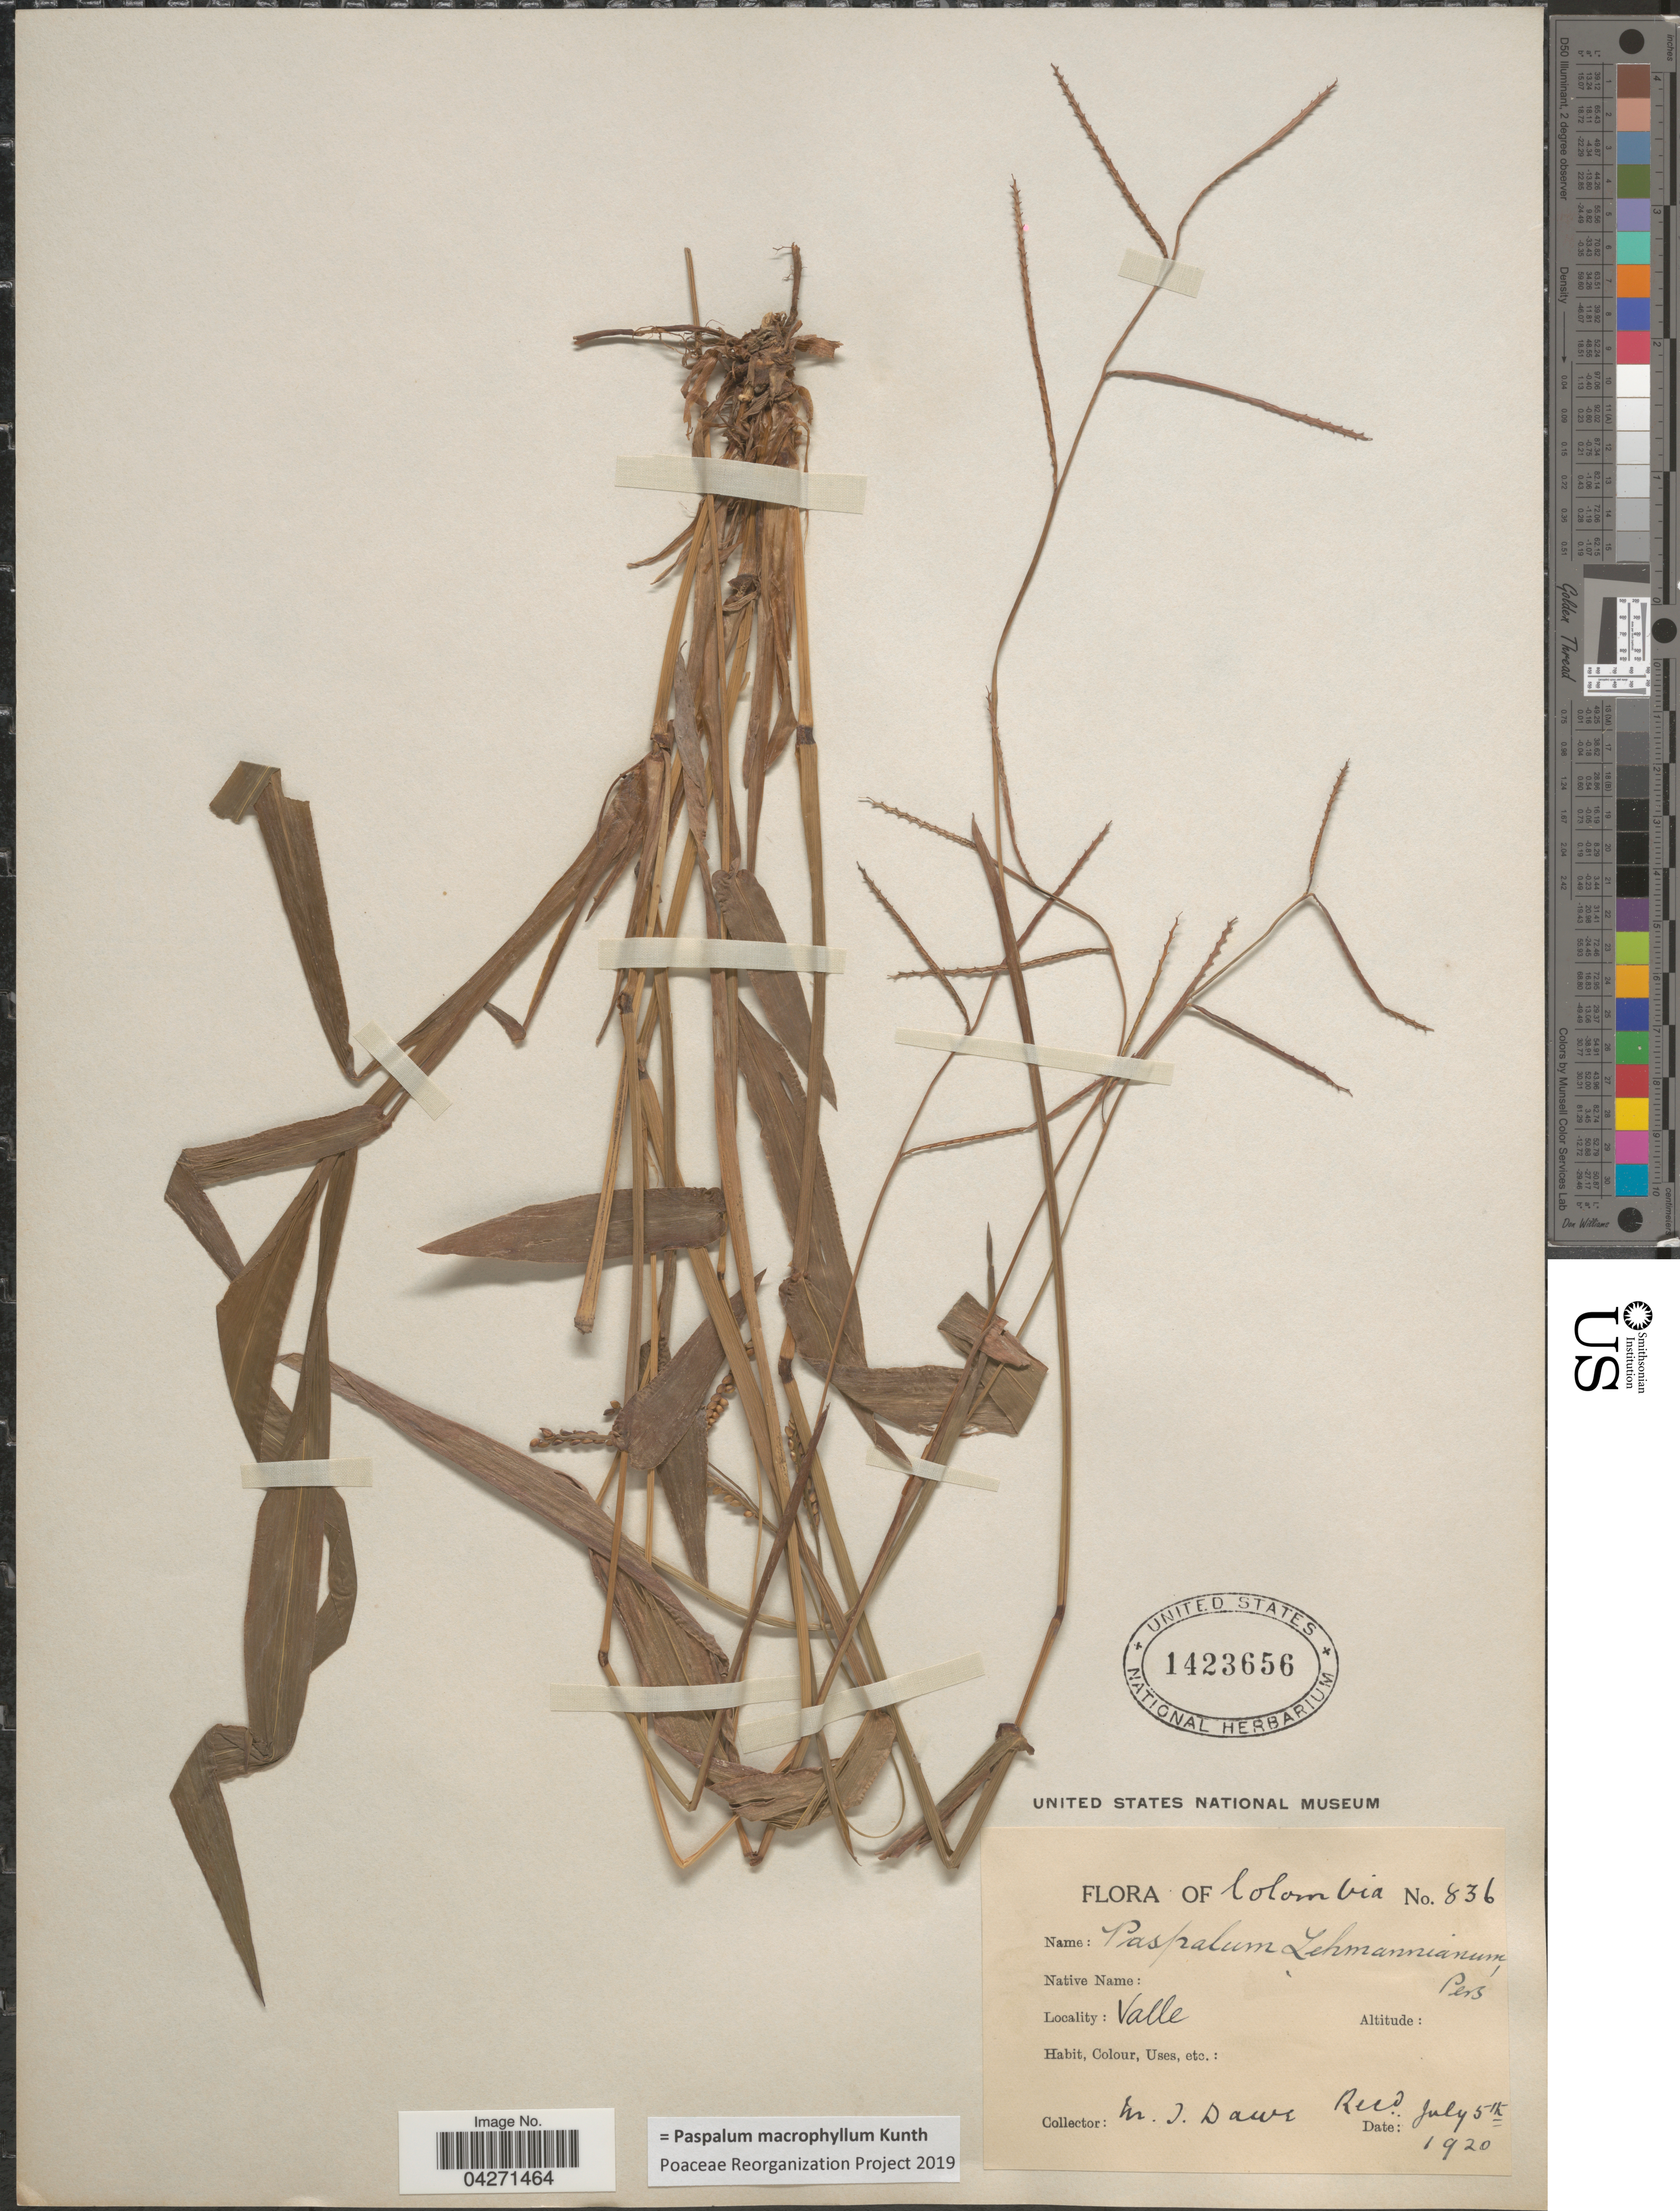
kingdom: Plantae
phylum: Tracheophyta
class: Liliopsida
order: Poales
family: Poaceae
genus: Paspalum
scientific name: Paspalum macrophyllum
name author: Kunth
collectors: M. T. Dawe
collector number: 836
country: Colombia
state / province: Valle del Cauca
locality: Valle.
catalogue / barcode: US 1423656